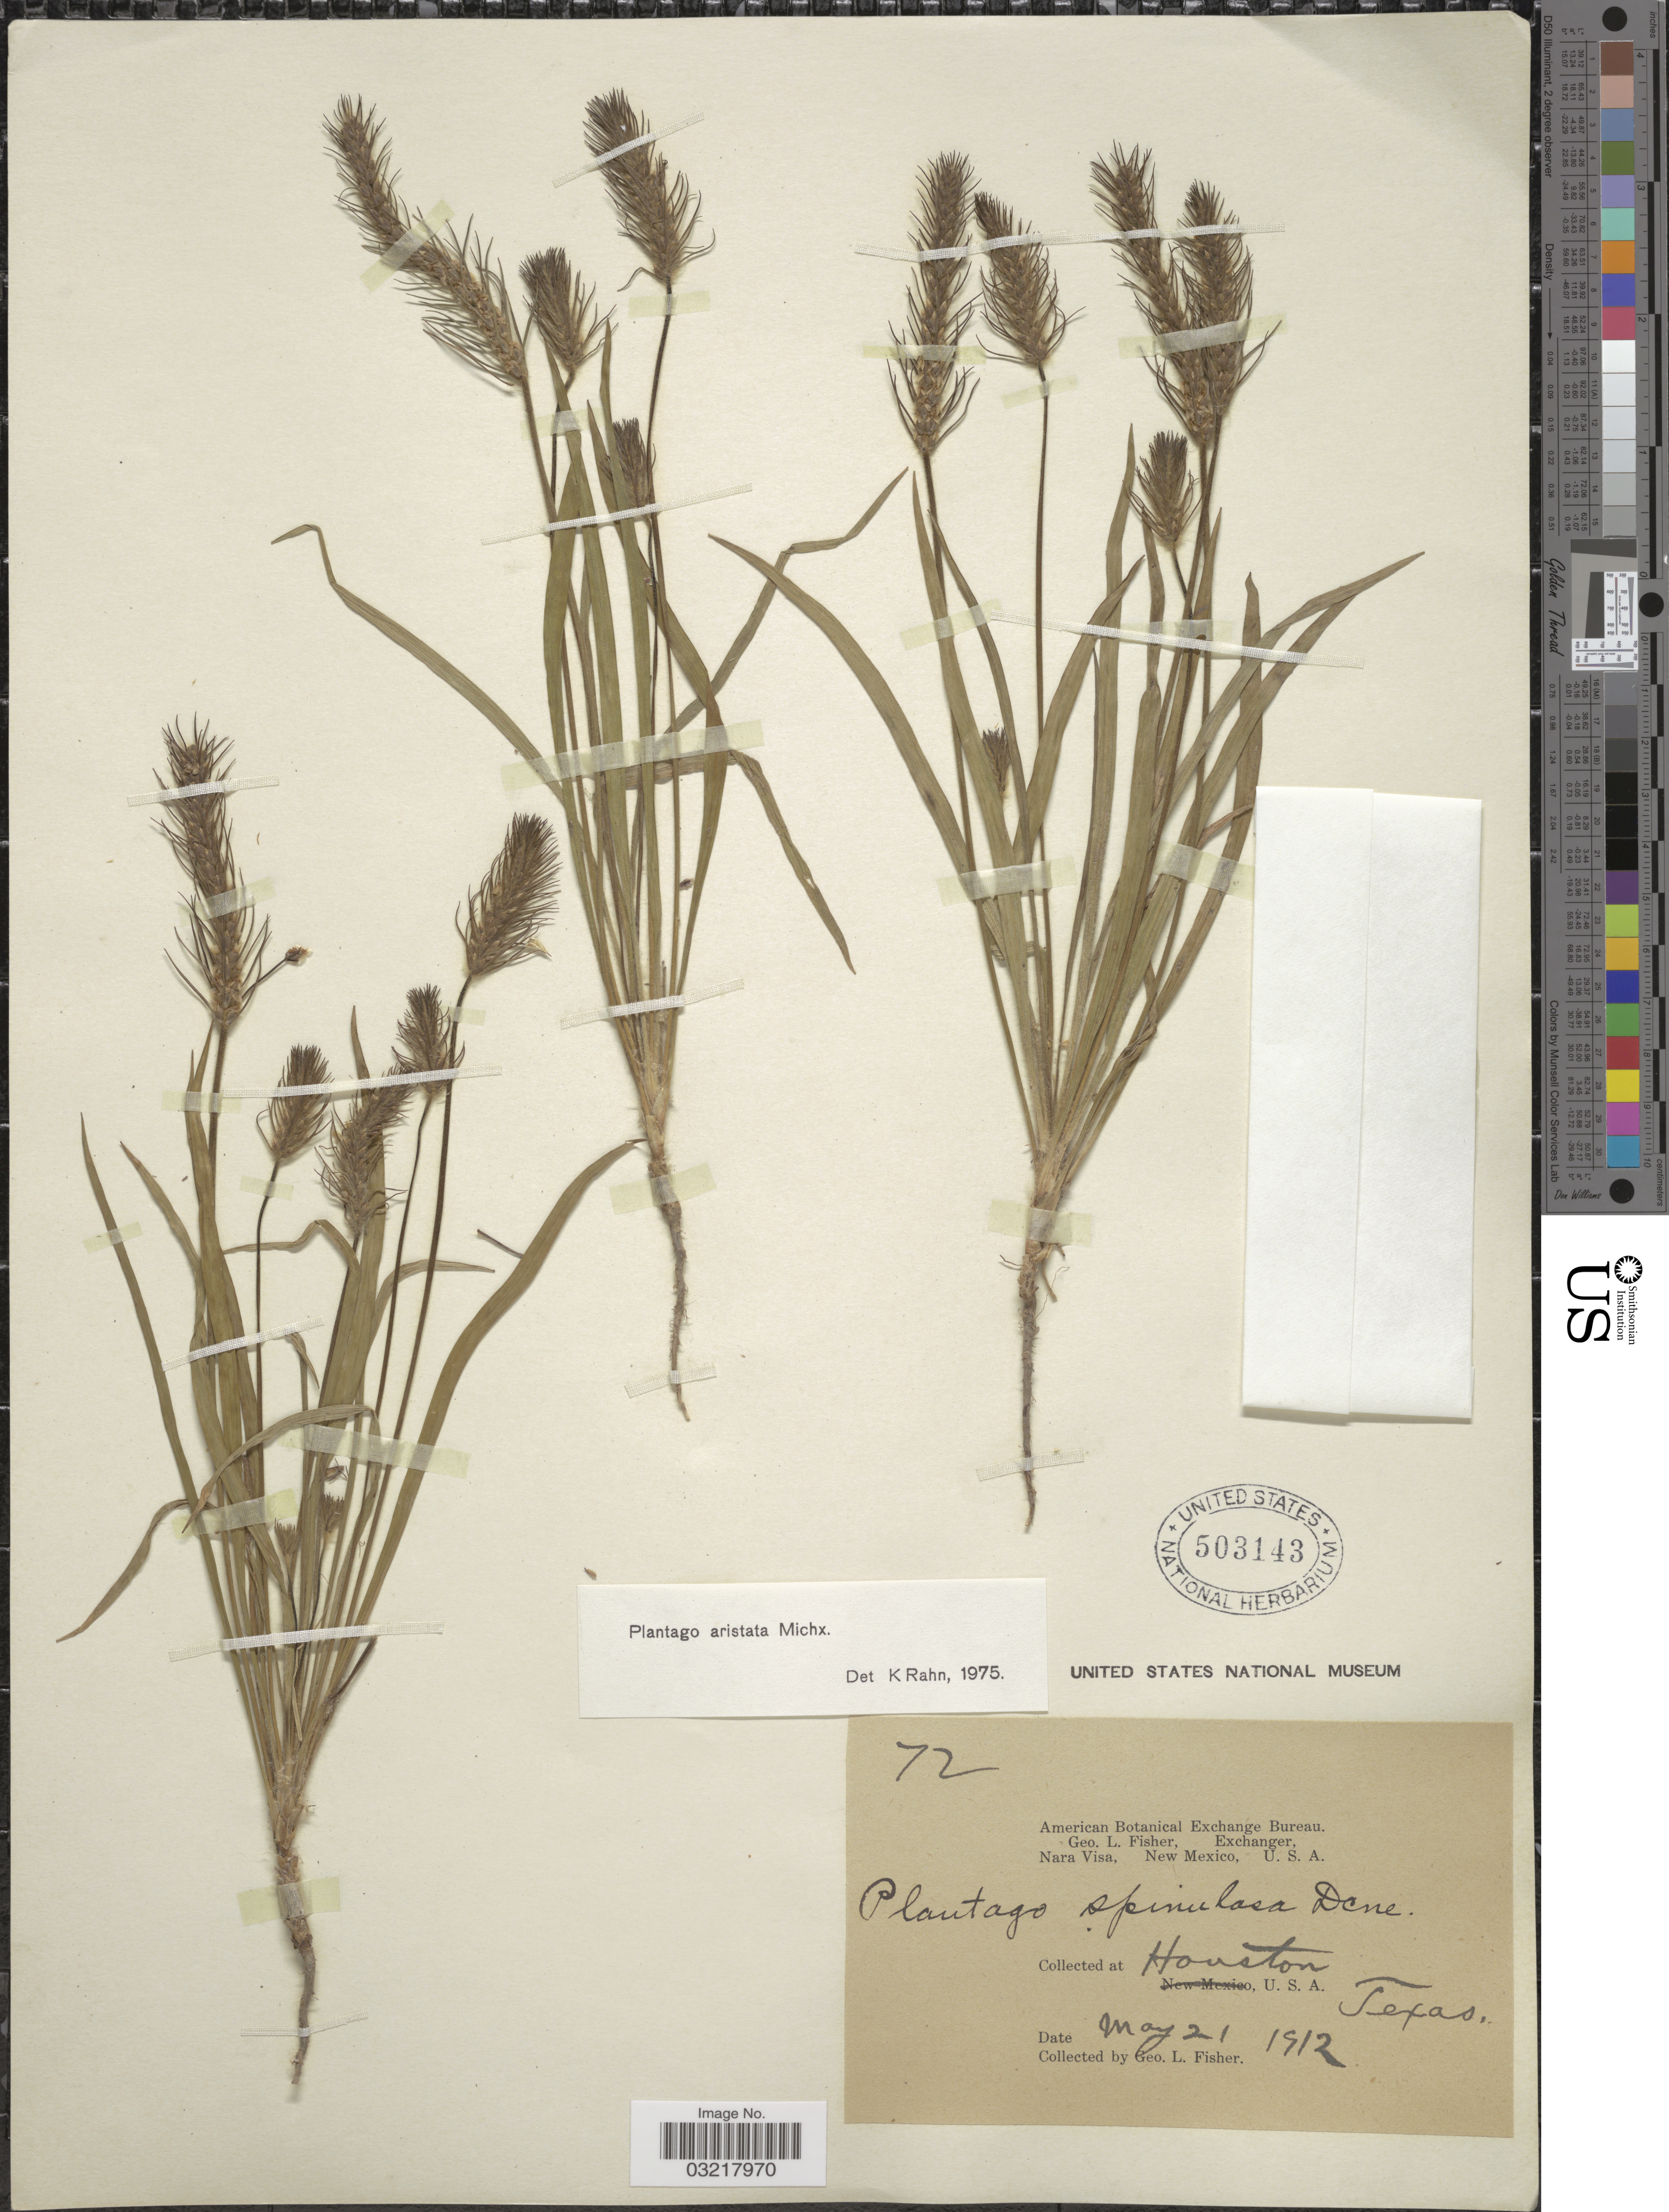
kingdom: Plantae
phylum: Tracheophyta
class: Magnoliopsida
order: Lamiales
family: Plantaginaceae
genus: Plantago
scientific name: Plantago aristata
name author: Michx.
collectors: G. L. Fisher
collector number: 72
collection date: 1912-05-21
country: United States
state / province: Texas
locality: Houston, U.S.A.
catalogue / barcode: US 503143